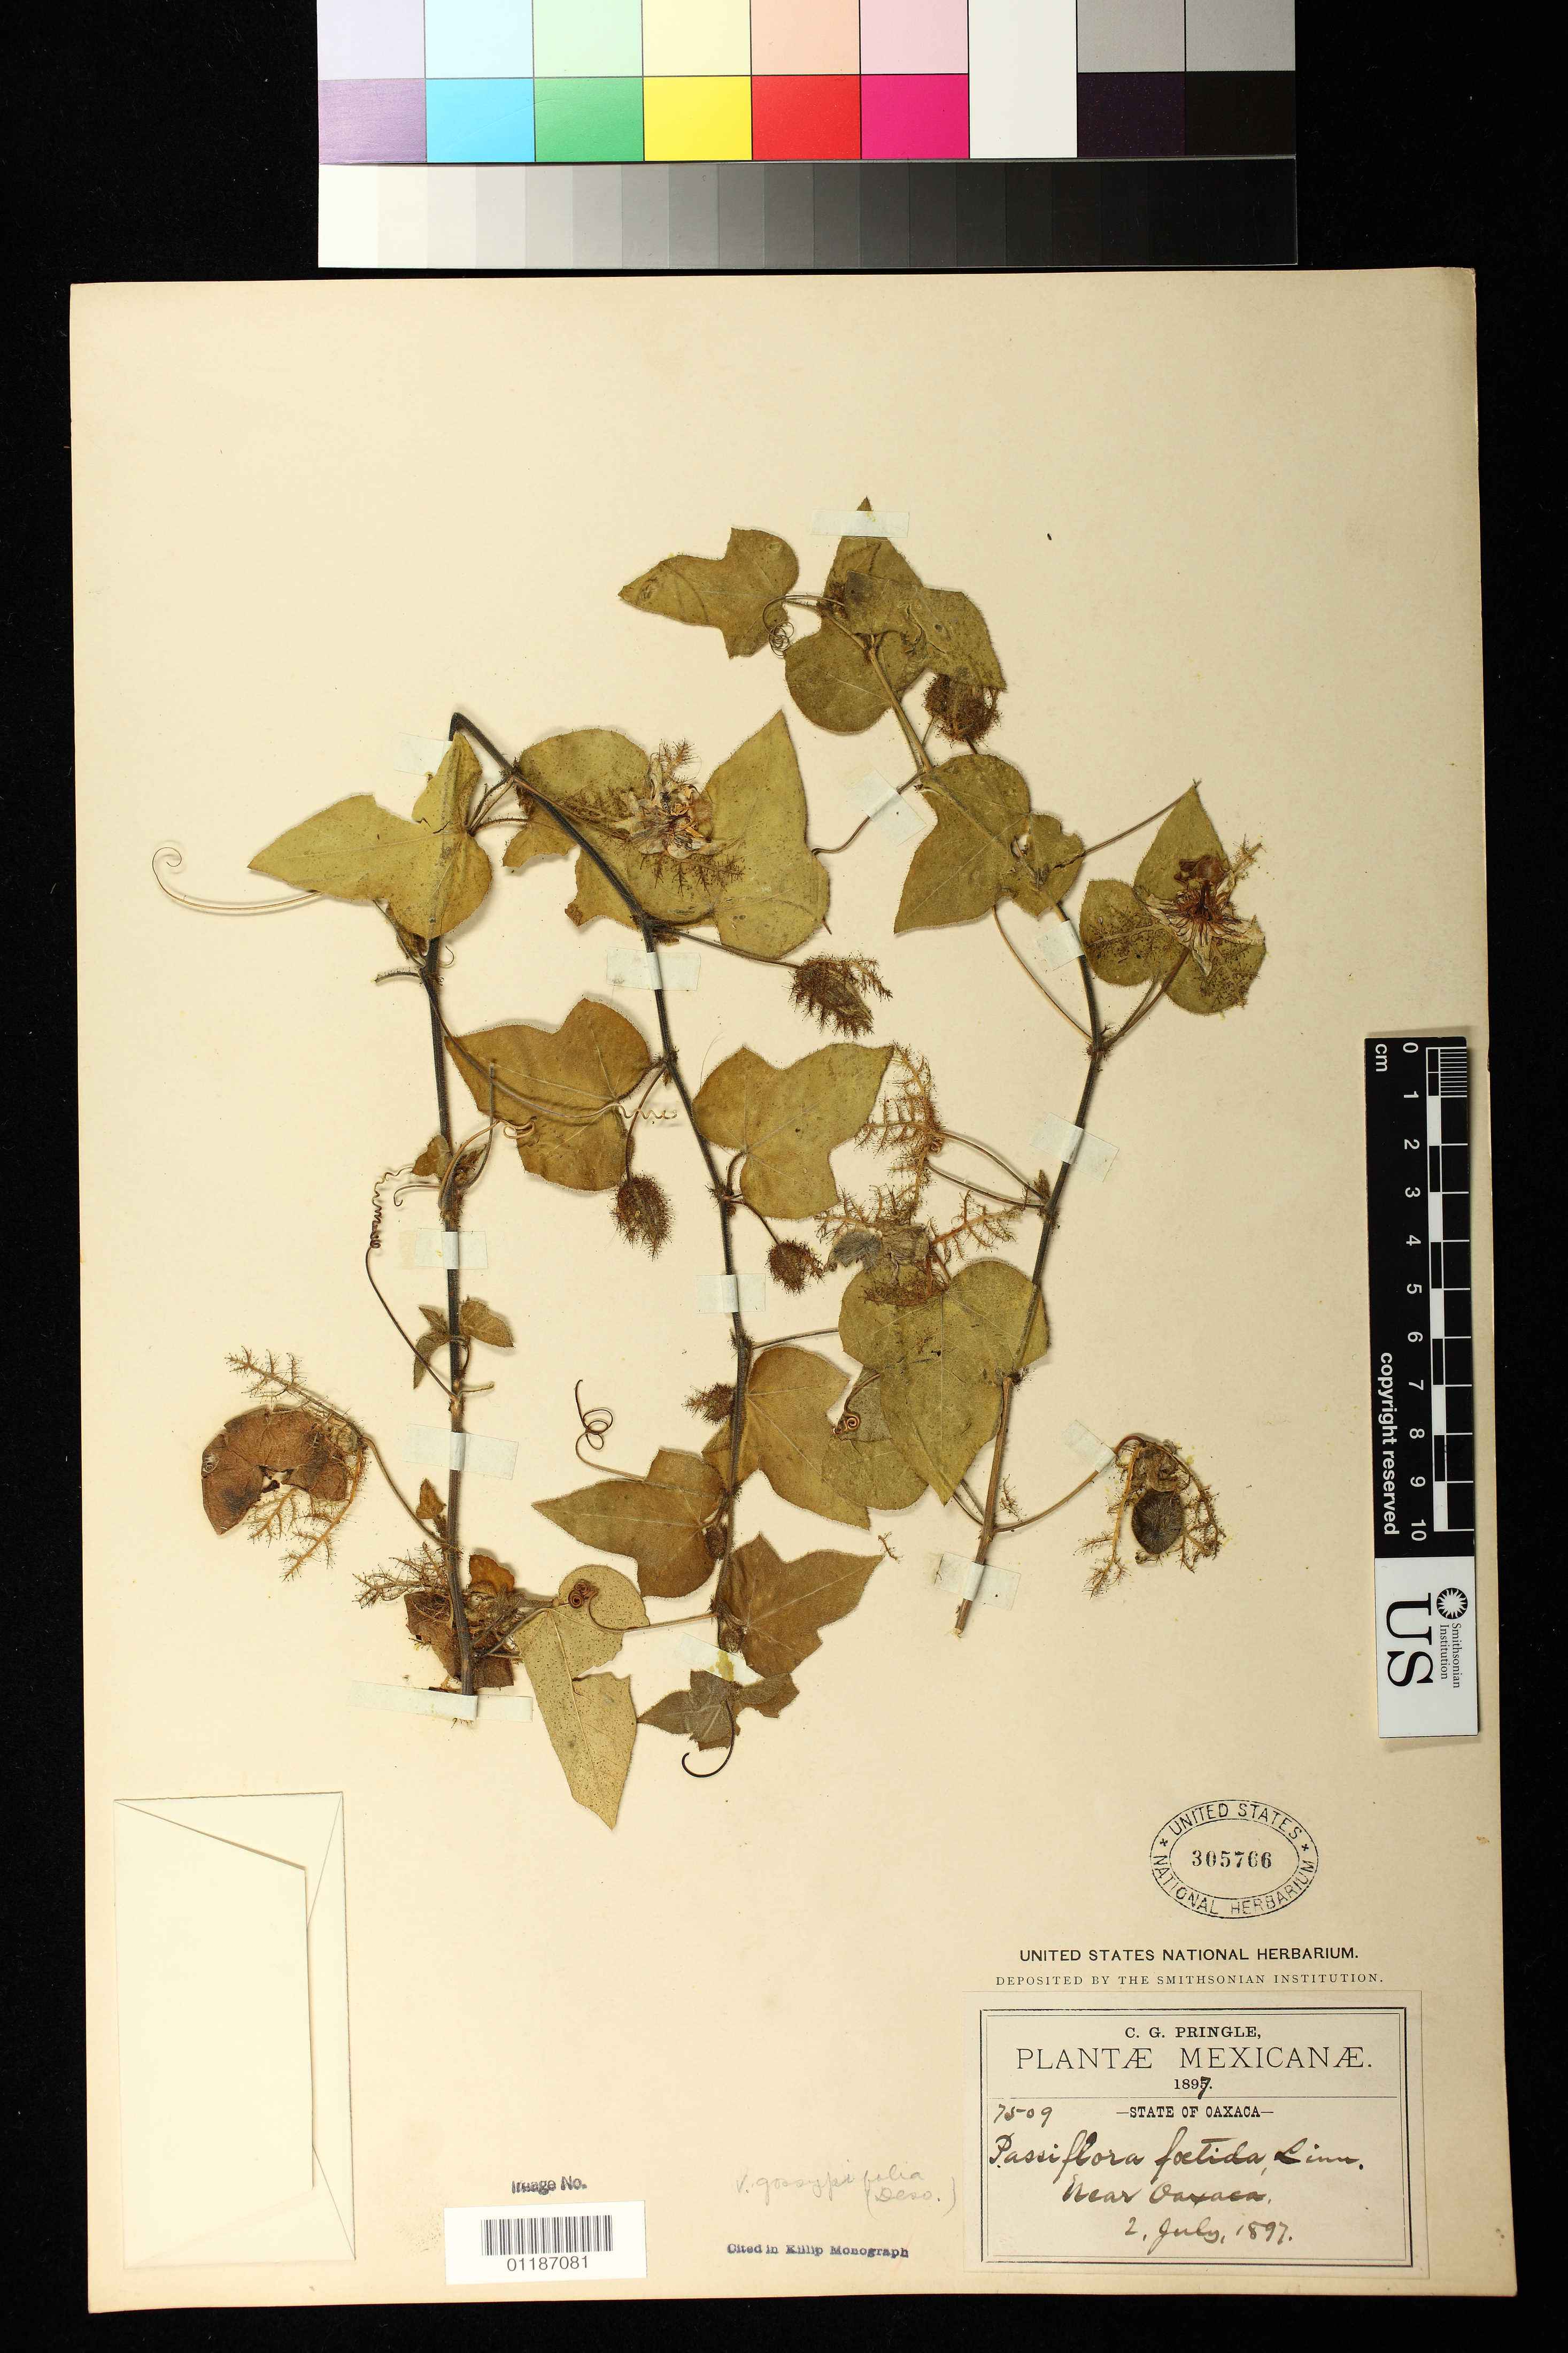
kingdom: Plantae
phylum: Tracheophyta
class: Magnoliopsida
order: Malpighiales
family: Passifloraceae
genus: Passiflora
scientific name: Passiflora foetida var. gossypiifolia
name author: (Desv.) Mast.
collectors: C. G. Pringle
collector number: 7509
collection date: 1897-07-02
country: Mexico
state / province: Oaxaca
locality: Near Oaxaca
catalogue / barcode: US 305766